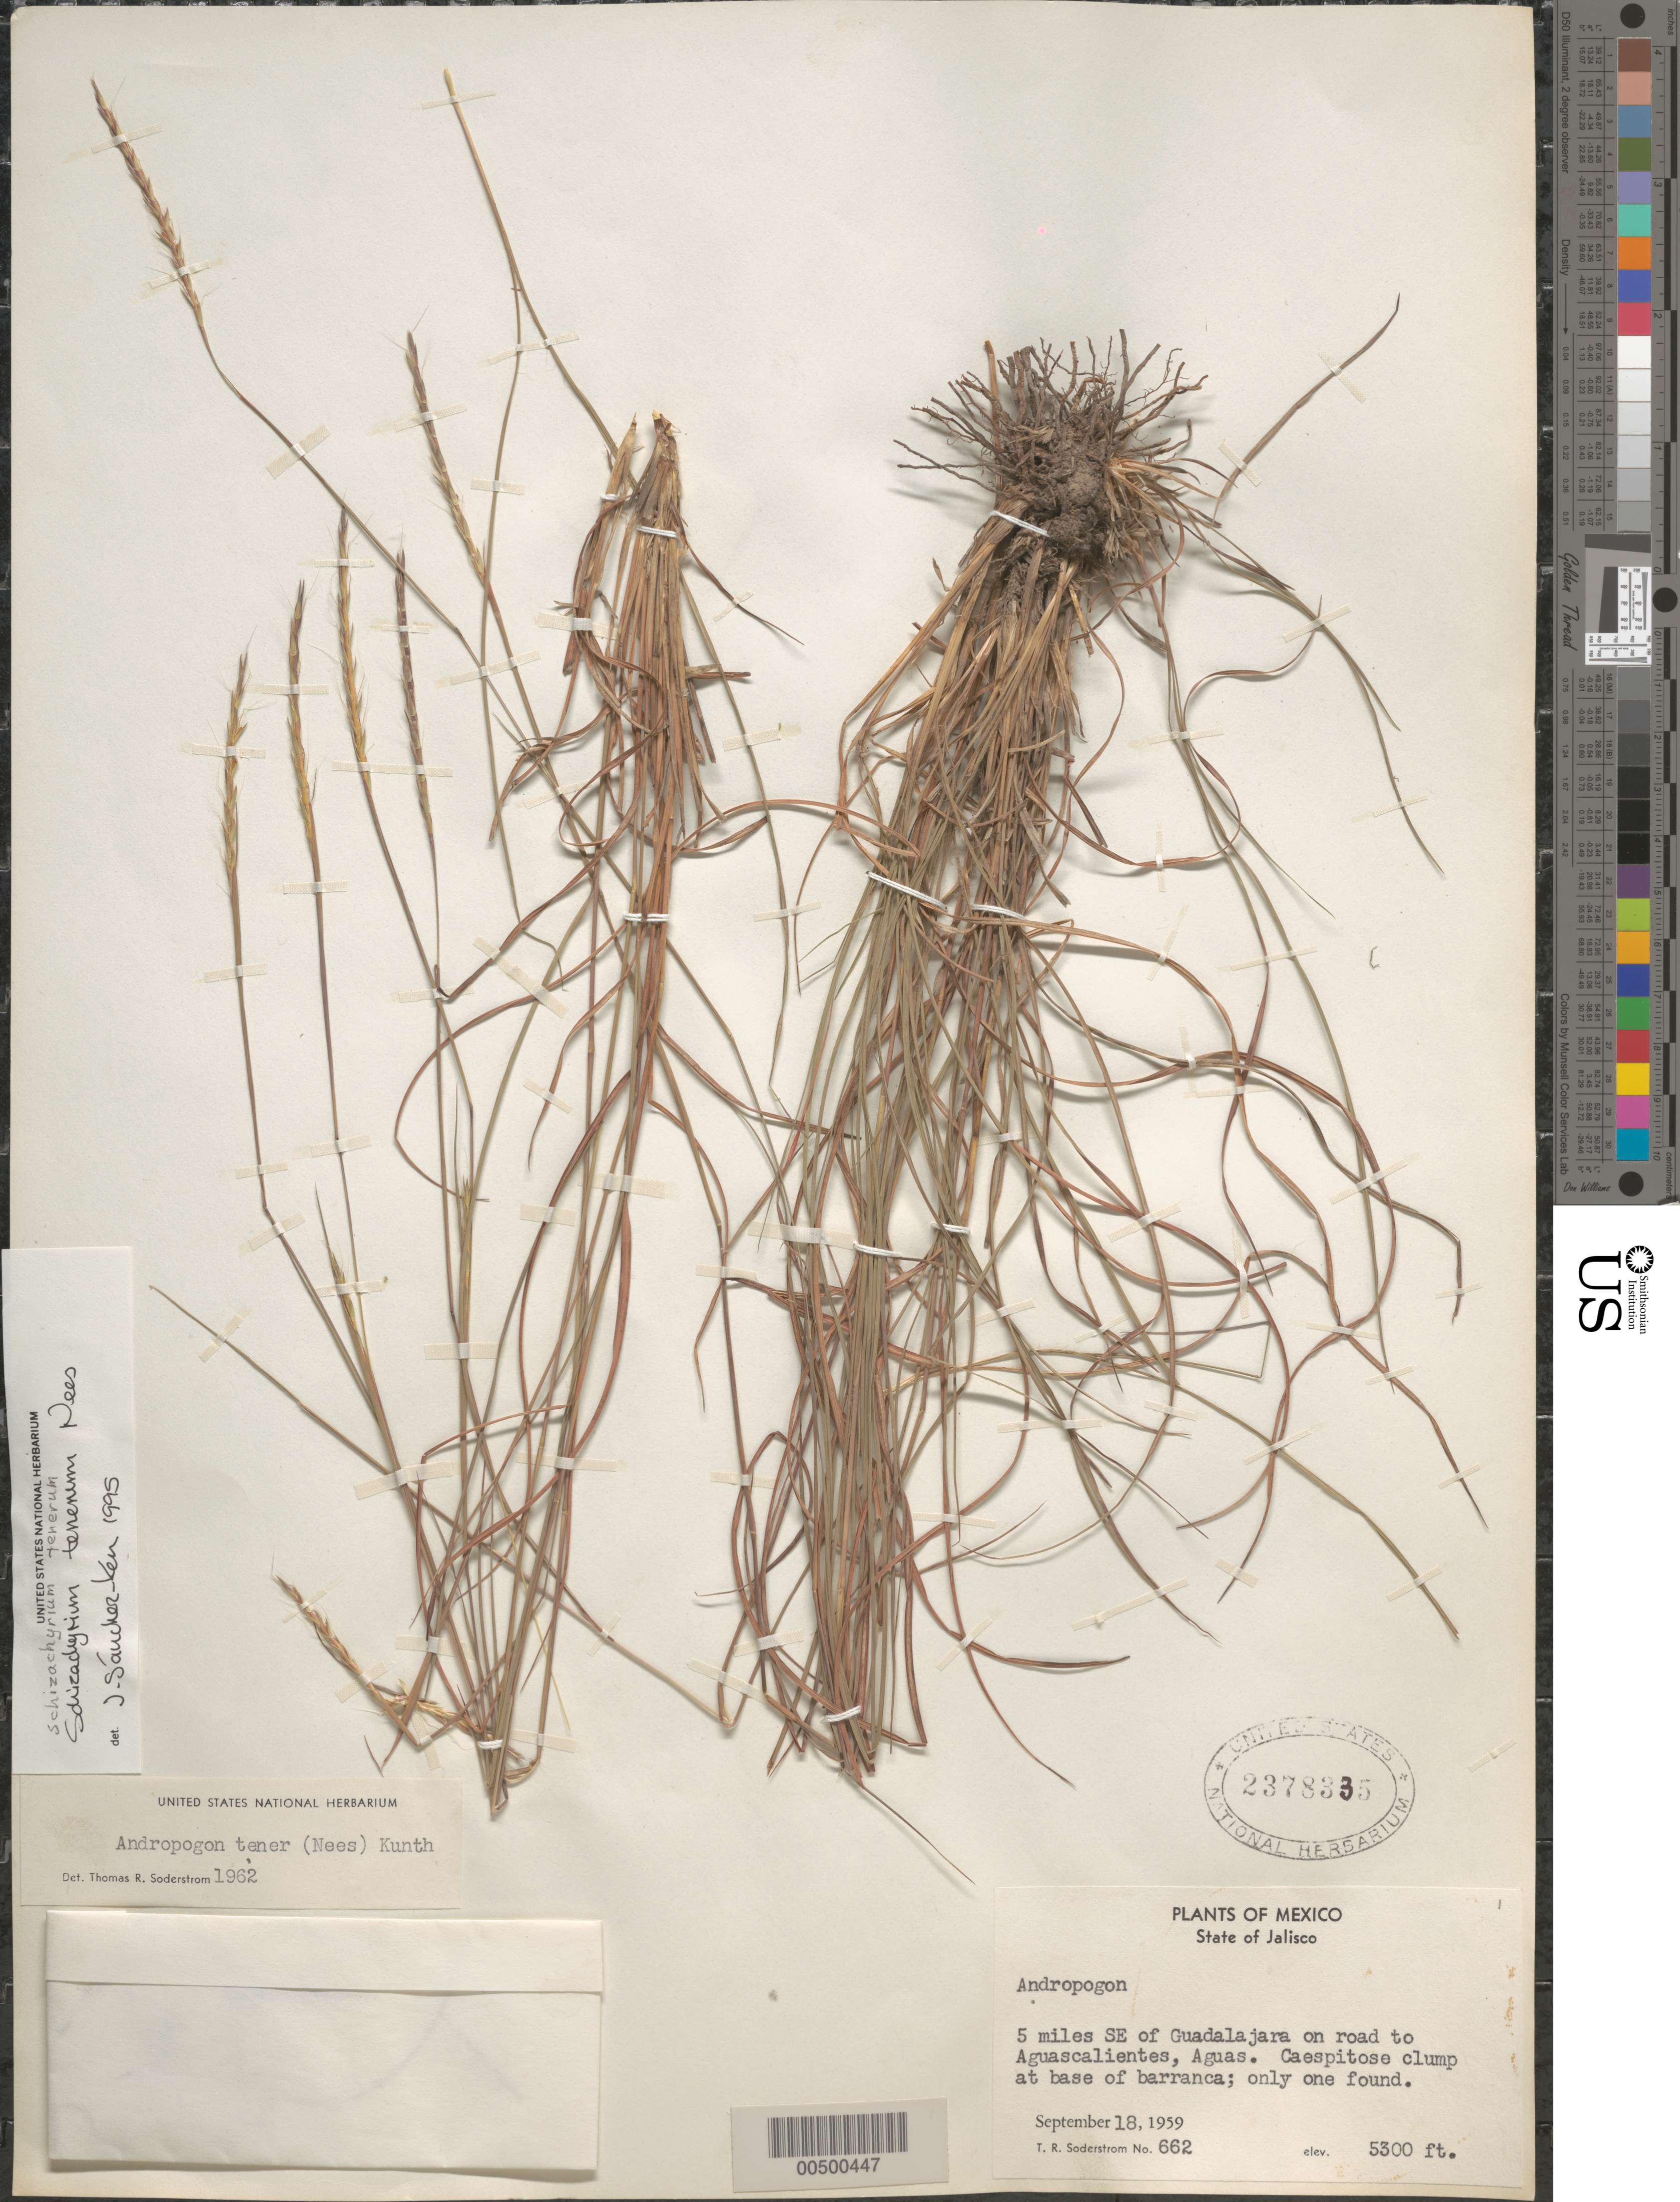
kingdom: Plantae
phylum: Tracheophyta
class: Liliopsida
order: Poales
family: Poaceae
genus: Schizachyrium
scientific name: Schizachyrium tenerum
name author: Nees in Mart.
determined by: Sánchez-Ken, J. G.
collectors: T. R. Soderstrom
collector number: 662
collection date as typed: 18 Sep 1959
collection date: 1959-09-18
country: Mexico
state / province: Jalisco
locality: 5 mi SE of Guadalajara on rd to Aguascalientes, Aguascalientes.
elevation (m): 1615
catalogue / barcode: US 2378335